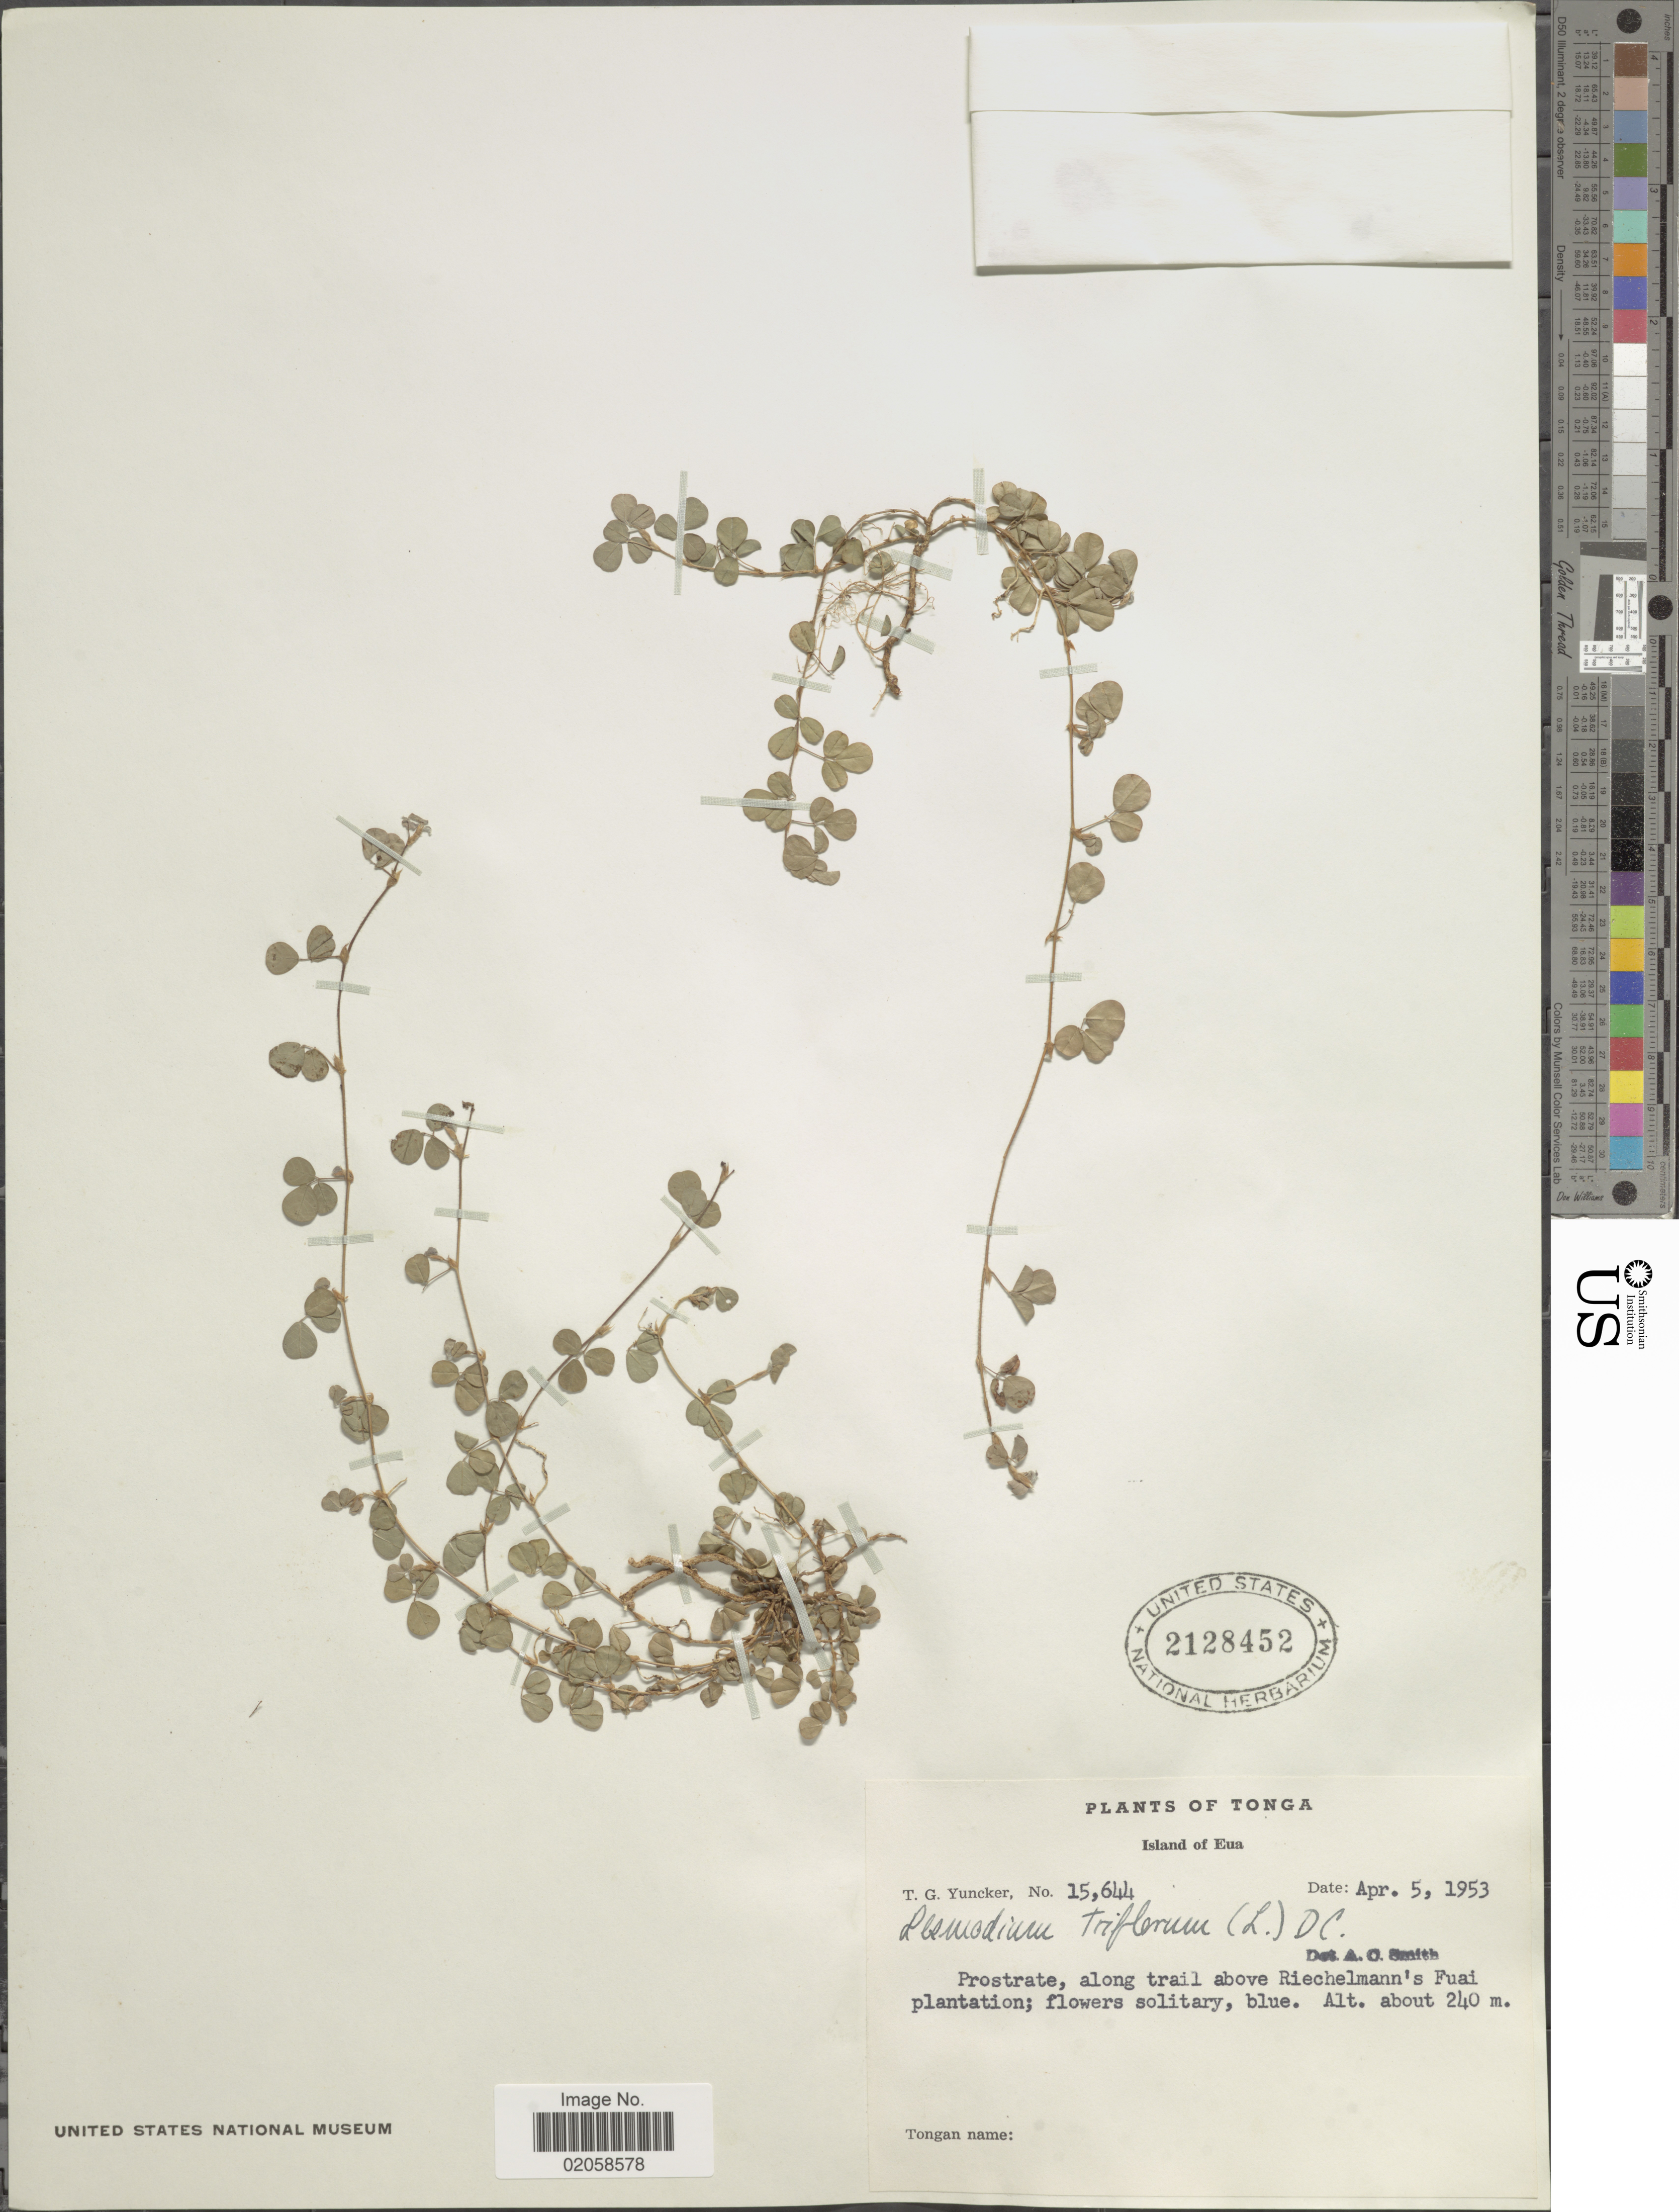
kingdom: Plantae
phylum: Tracheophyta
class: Magnoliopsida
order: Fabales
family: Fabaceae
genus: Grona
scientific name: Grona triflora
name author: (L.) H. Ohashi & K. Ohashi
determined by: Strong, Mark T., (BOT), Smithsonian Institution - National Museum of Natural History (UNITED STATES)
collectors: Yunker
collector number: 15644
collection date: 1953-04-05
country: Tonga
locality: Island of Eua, along trail above Riechelmann's Fuai plantation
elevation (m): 240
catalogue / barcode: US 2128452